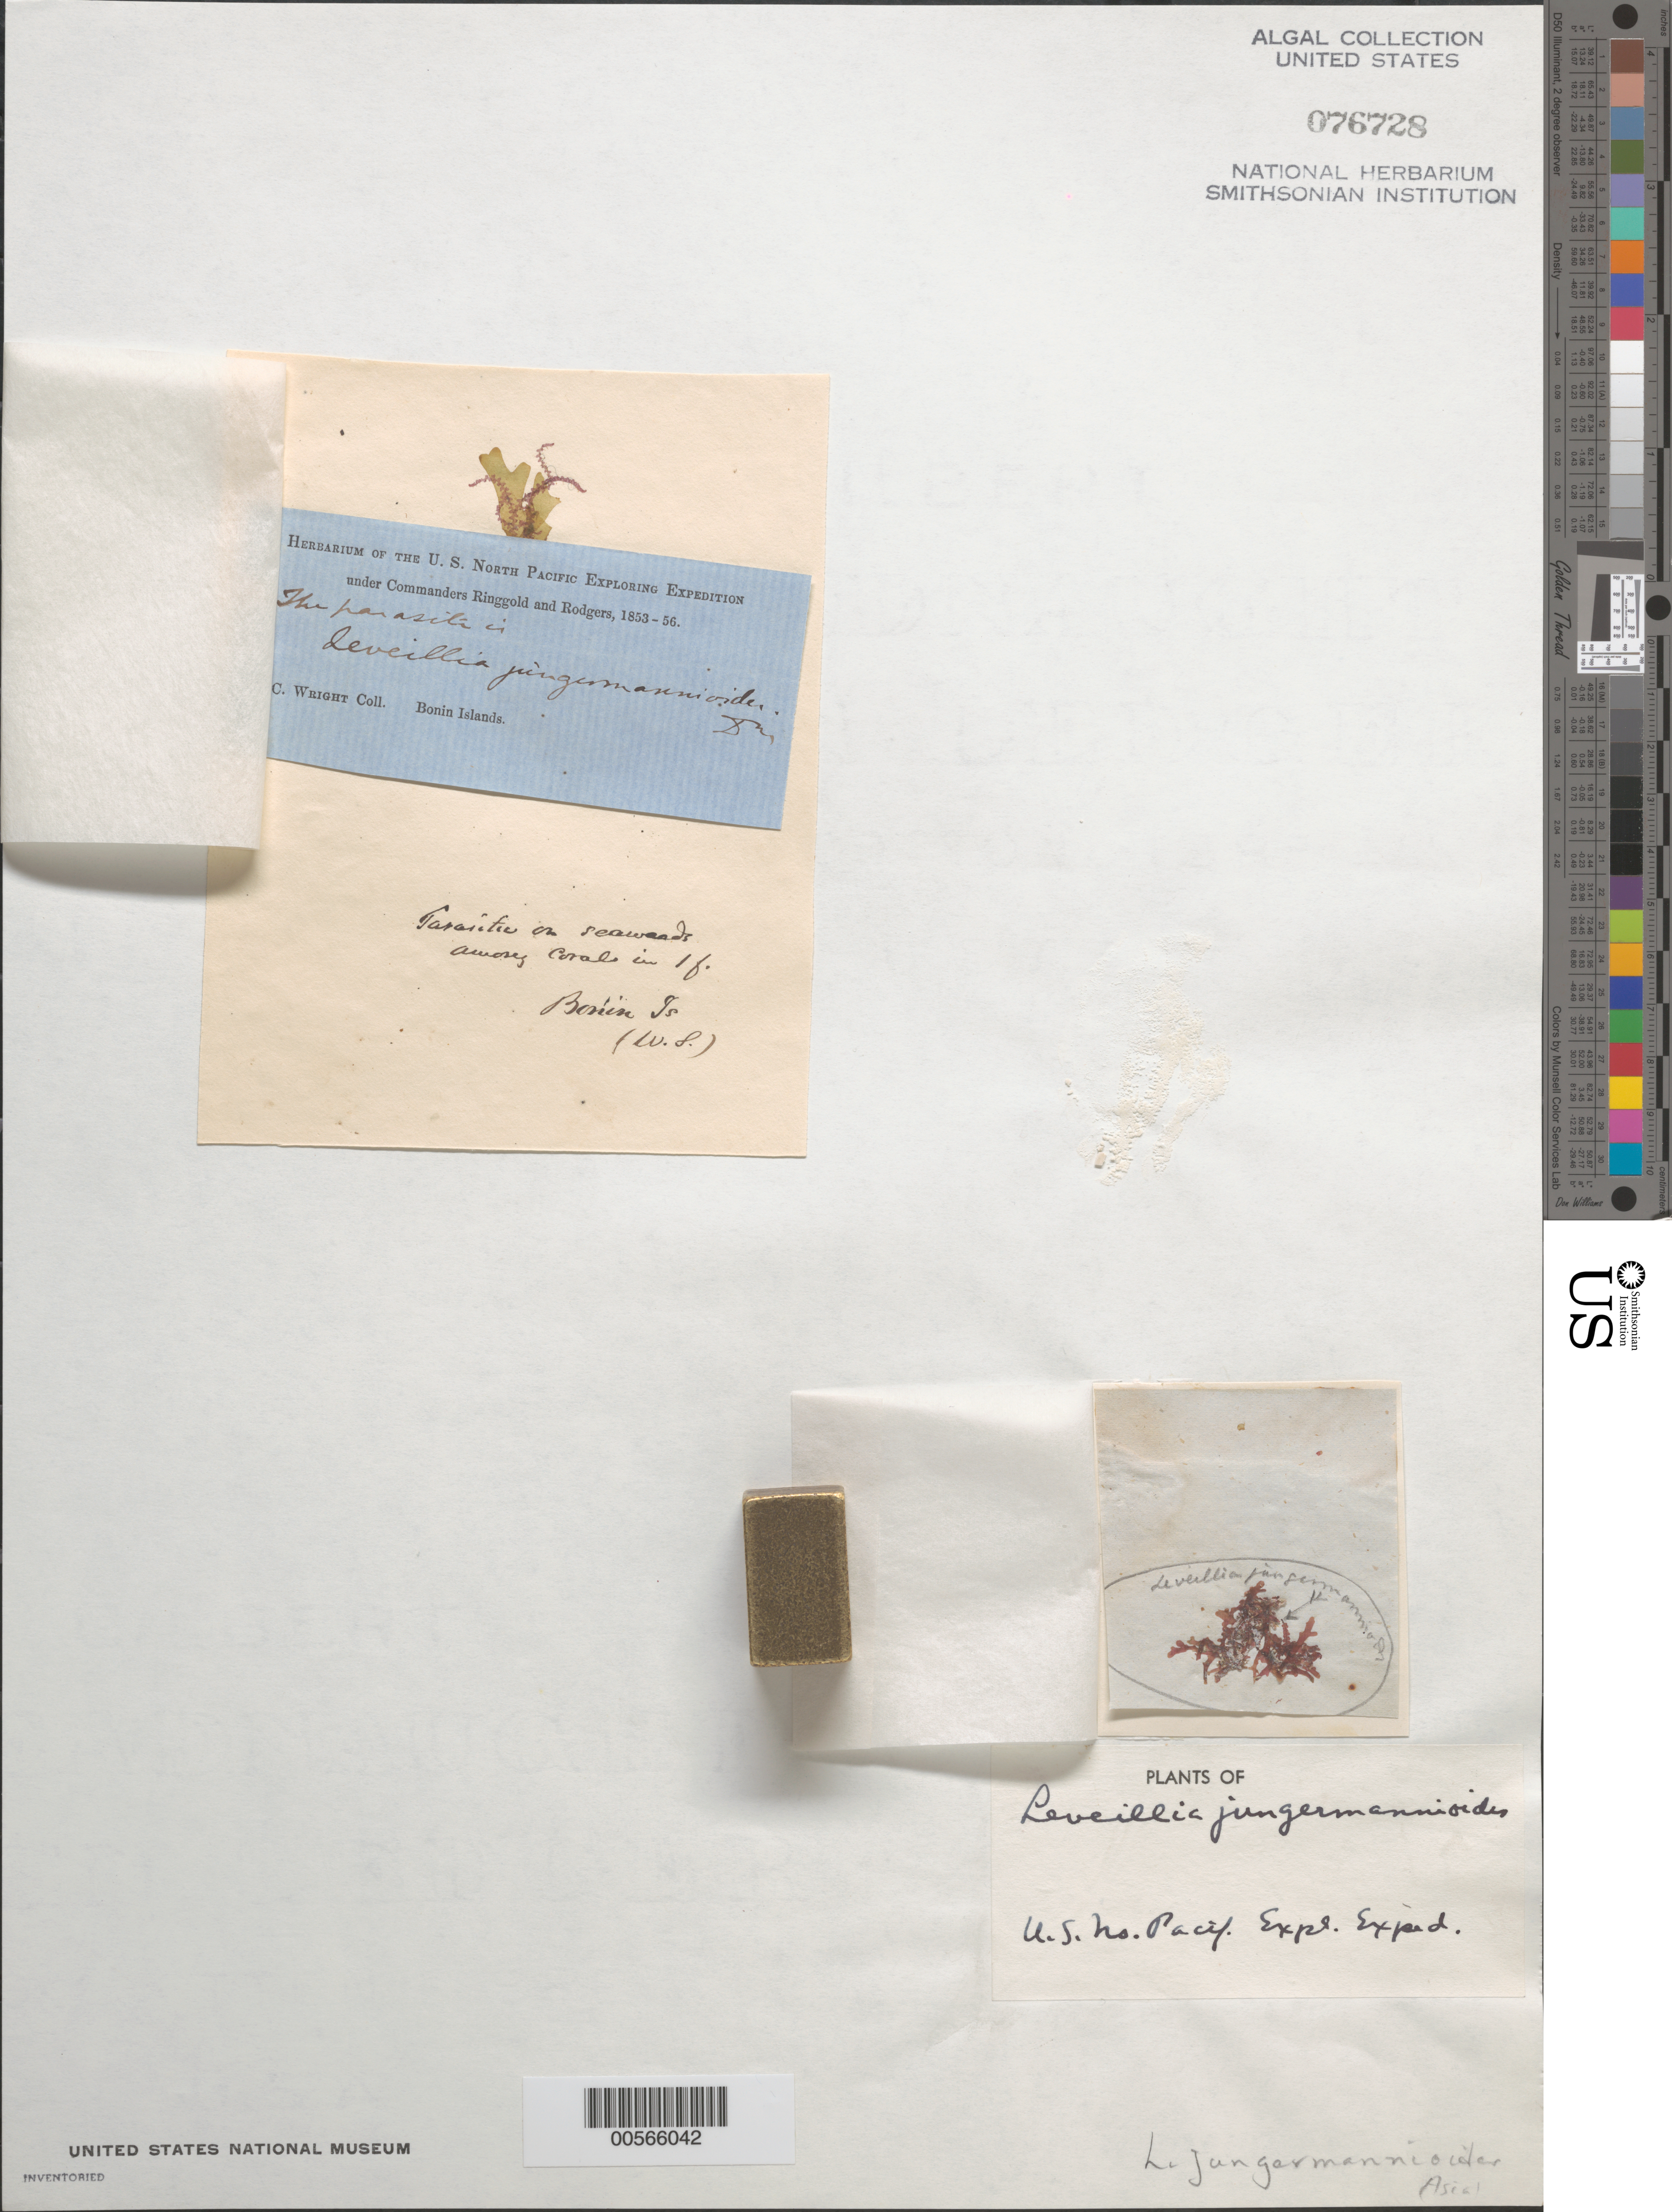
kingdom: Plantae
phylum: Rhodophyta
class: Florideophyceae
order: Ceramiales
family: Rhodomelaceae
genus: Leveillea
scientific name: Leveillea jungermannioides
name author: (Hering & G. Martens in G. Martens & Hering) Harv.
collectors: C. Wright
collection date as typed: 1854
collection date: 1854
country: Japan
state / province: Tokyo, Federal City of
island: Chichi Jima (Peel )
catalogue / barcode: US 76728